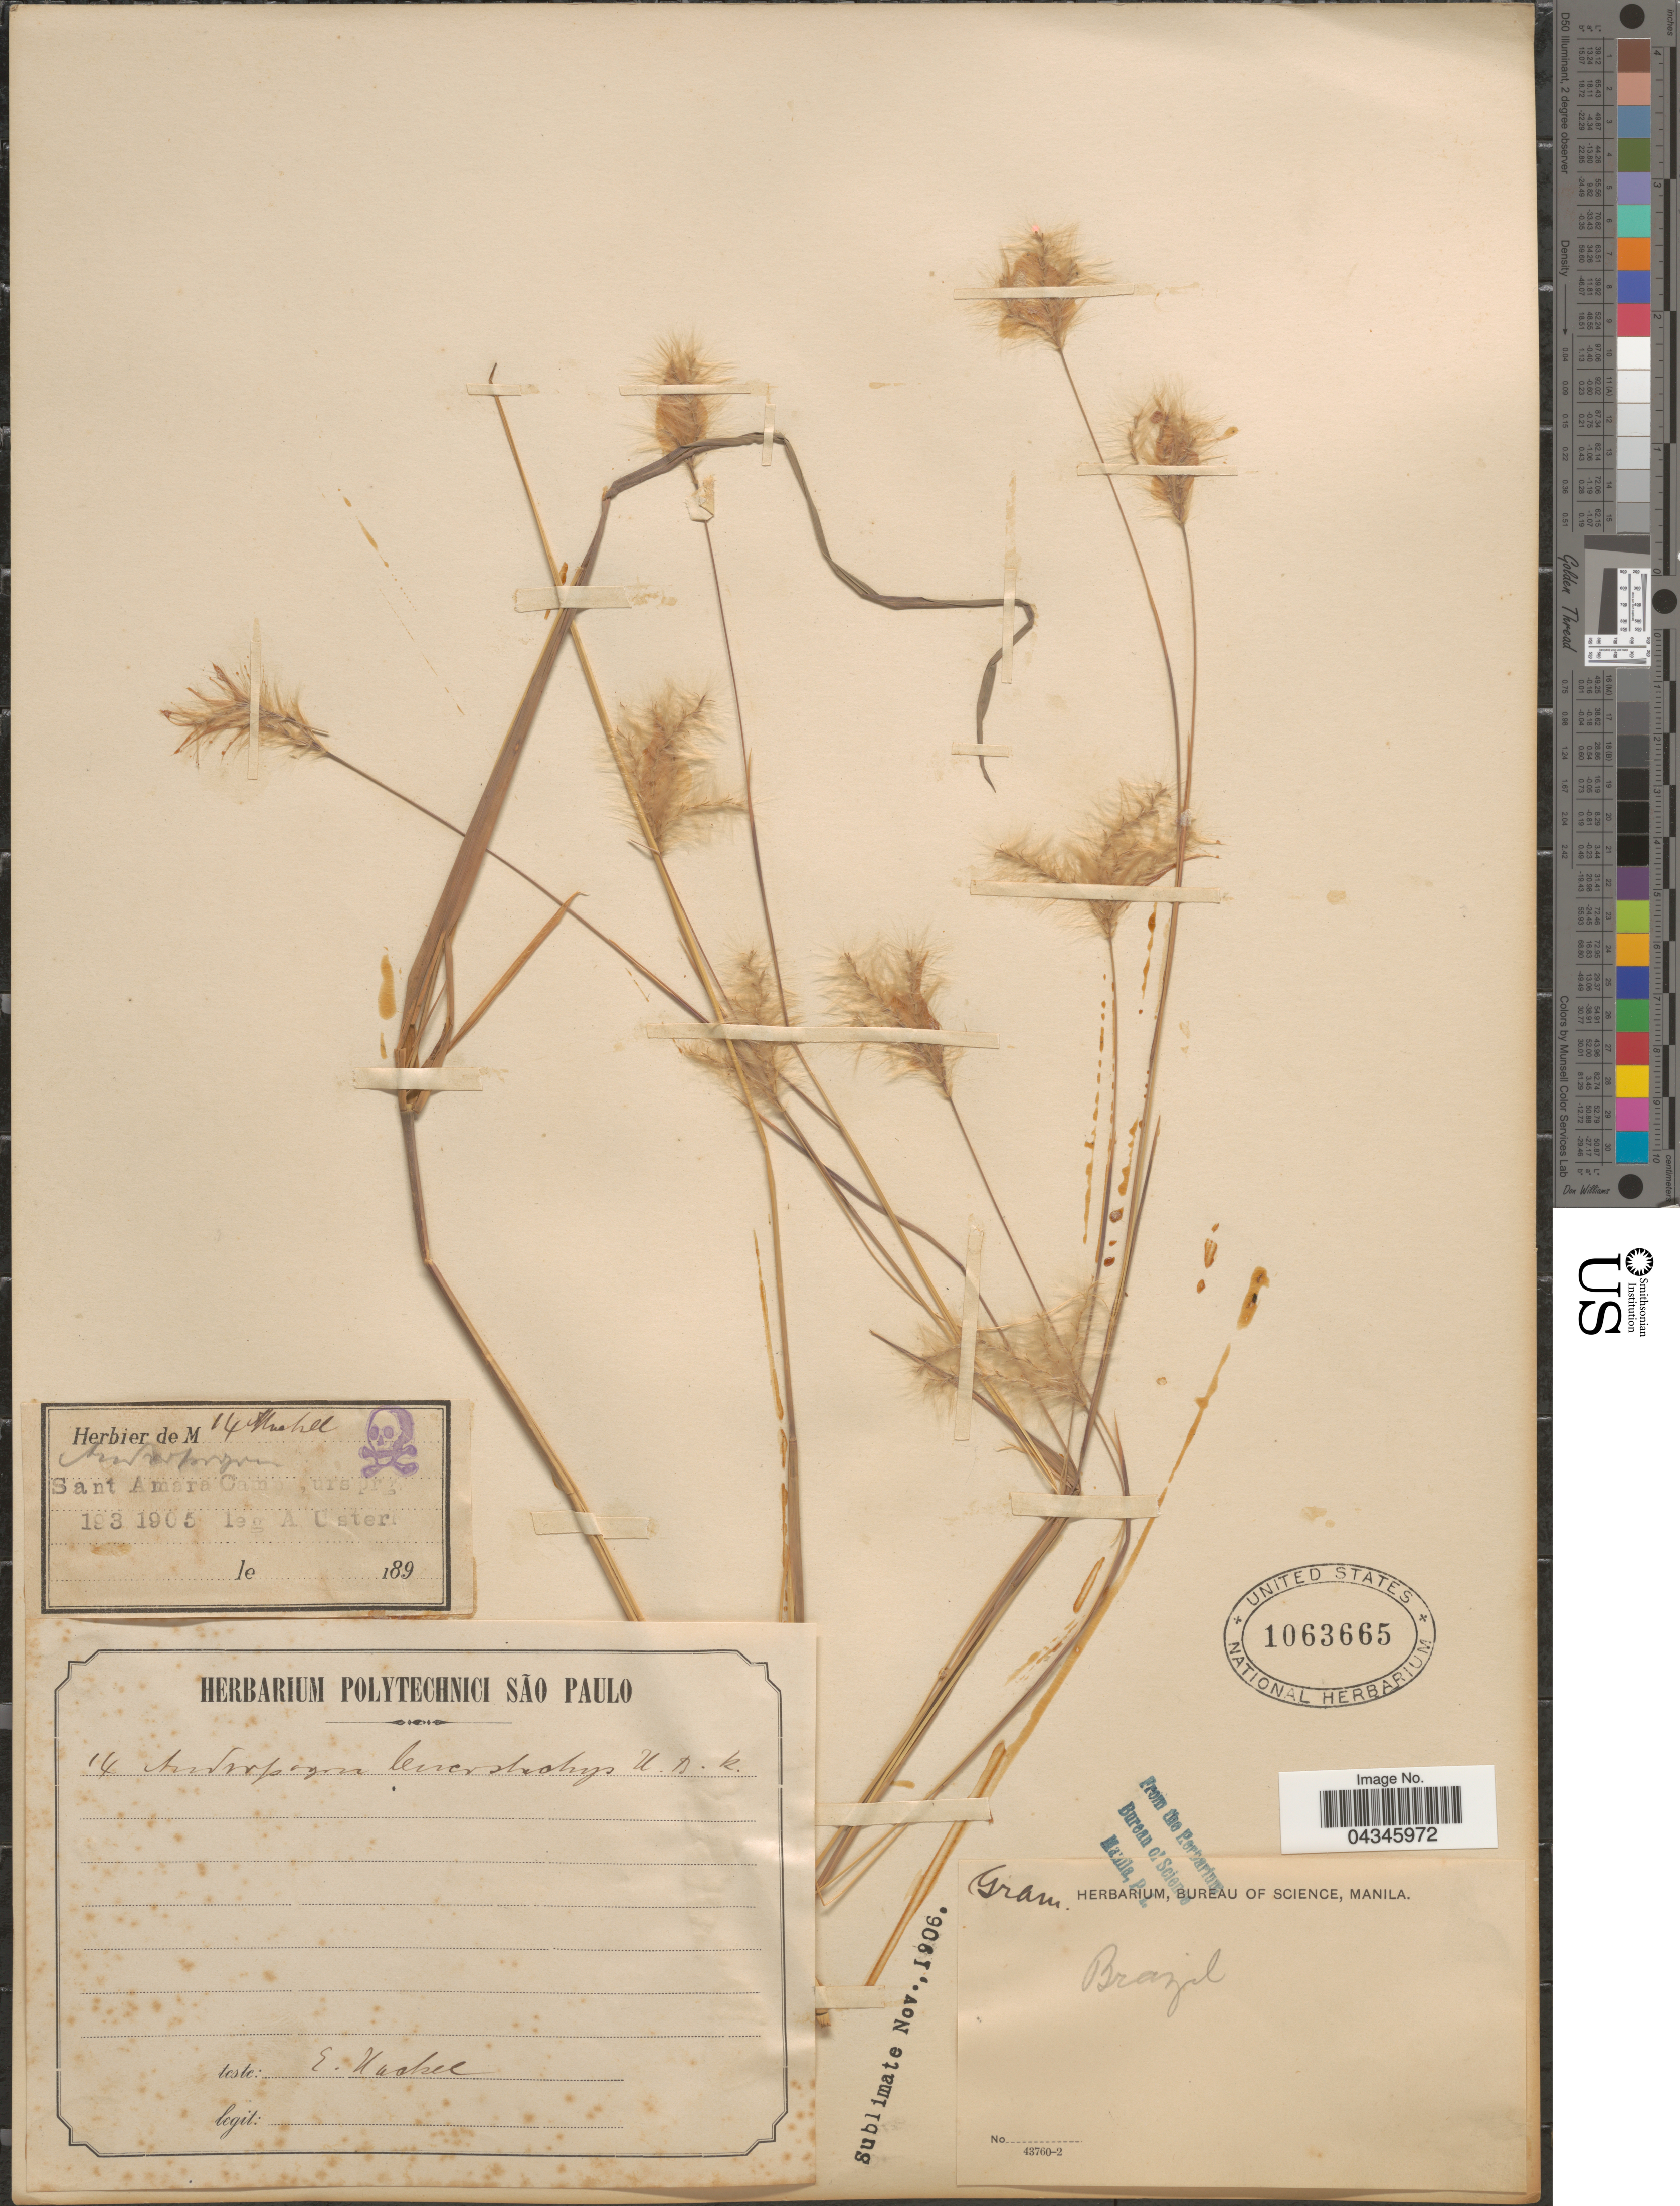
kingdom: Plantae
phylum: Tracheophyta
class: Liliopsida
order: Poales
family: Poaceae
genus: Andropogon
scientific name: Andropogon leucostachyus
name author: Kunth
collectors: A. Usteri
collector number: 14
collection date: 1905-03-19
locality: Sant Amara Camp, urs prg. [interpreted]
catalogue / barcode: US 1063665